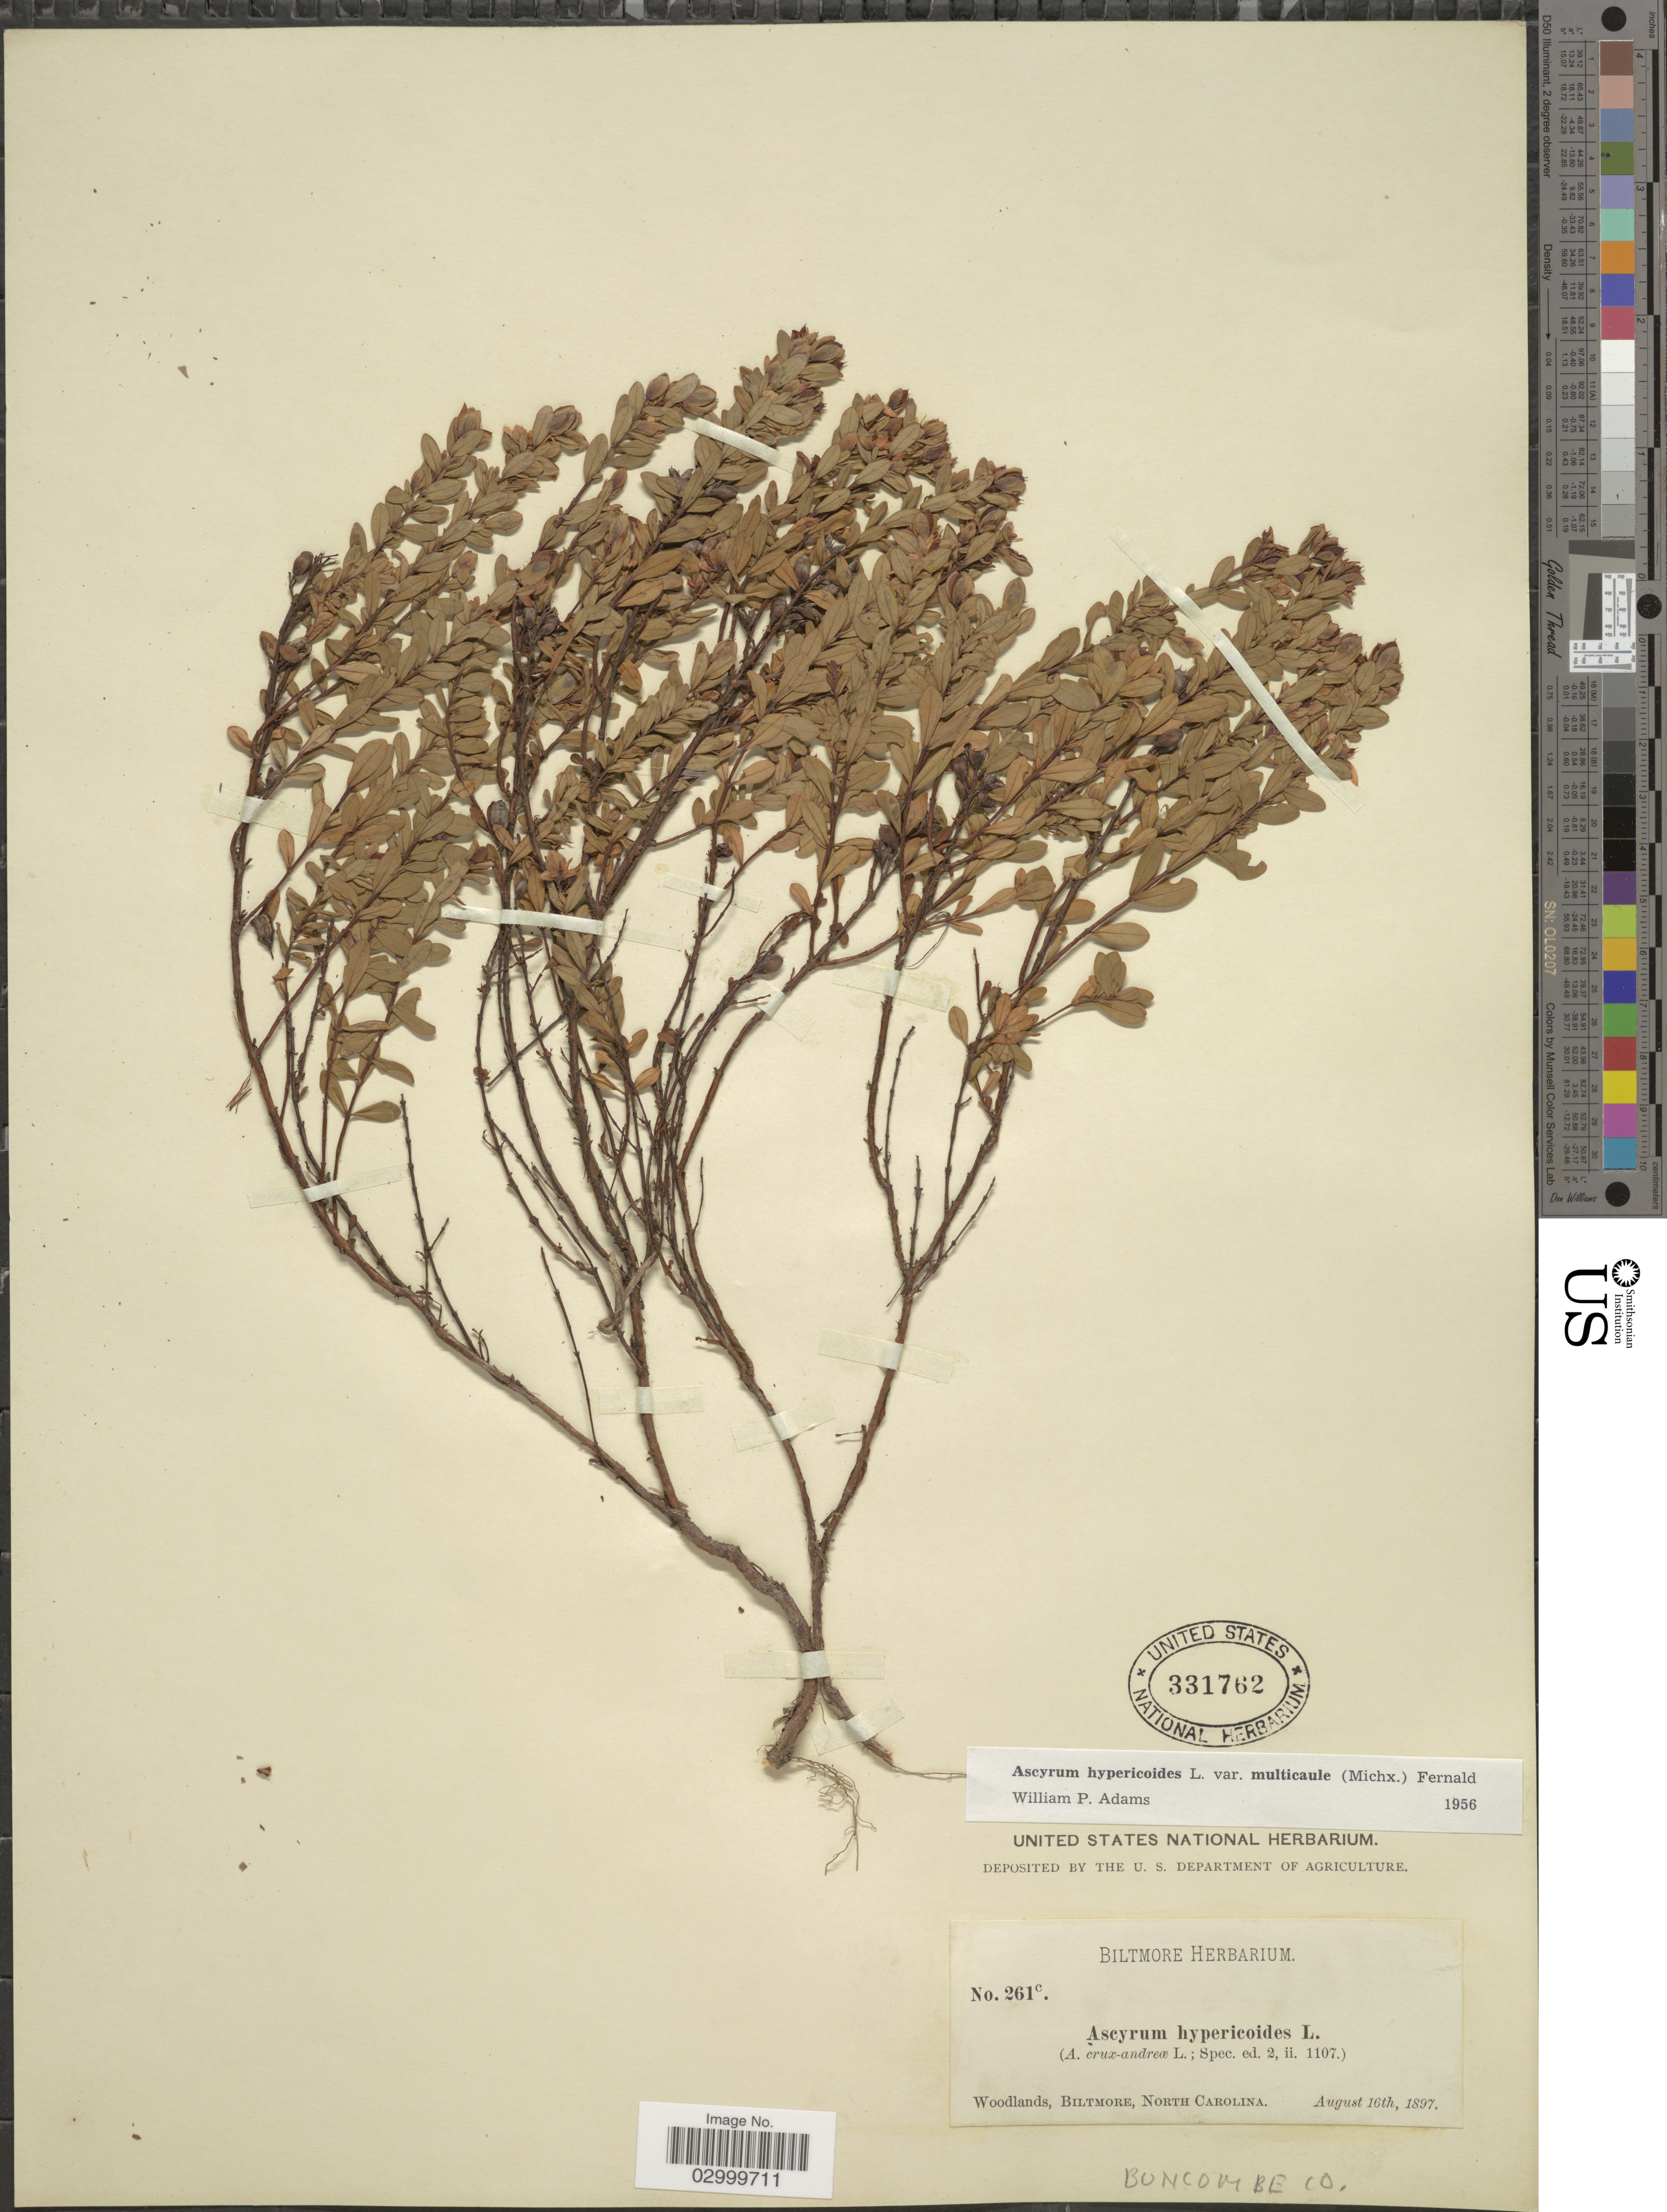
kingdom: Plantae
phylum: Tracheophyta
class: Magnoliopsida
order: Malpighiales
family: Hypericaceae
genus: Hypericum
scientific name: Hypericum stragulum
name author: W.P. Adams & N. Robson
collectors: ex herb. Biltmore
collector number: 261c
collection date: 1897-08-16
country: United States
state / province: North Carolina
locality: Biltmore, Buncombe Co.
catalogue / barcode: US 331762